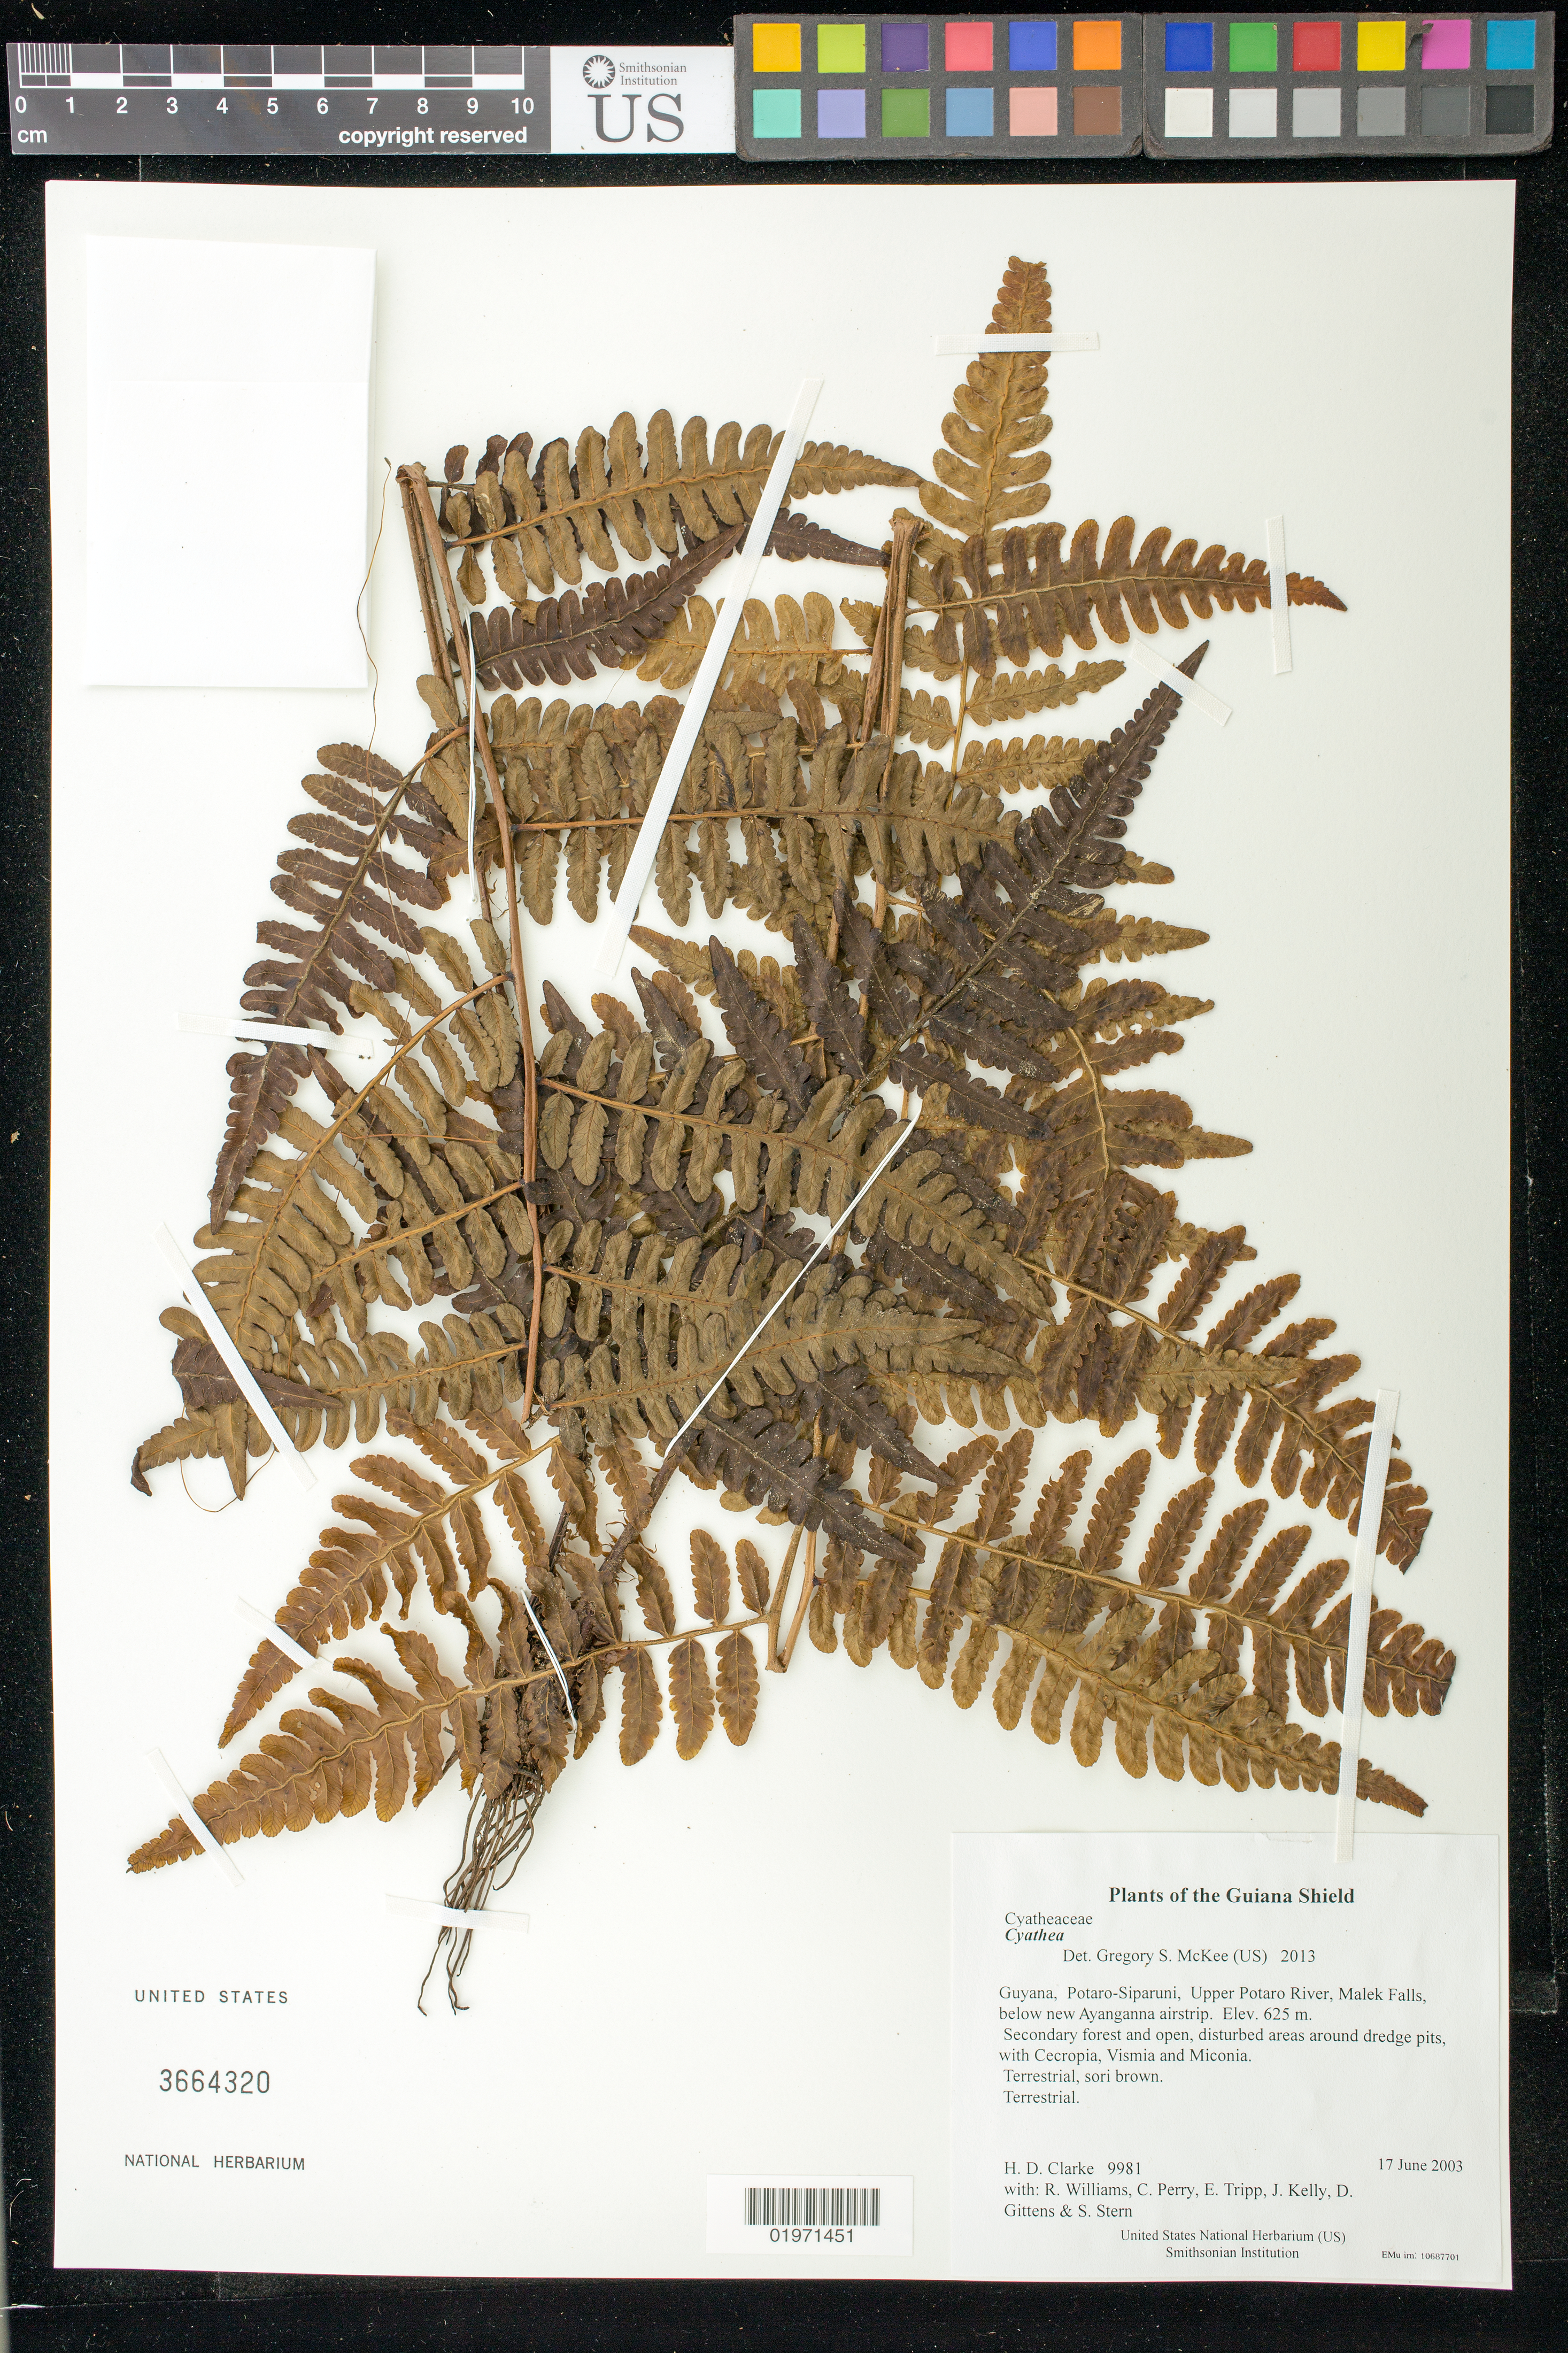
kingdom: Plantae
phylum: Tracheophyta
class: Polypodiopsida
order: Cyatheales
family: Cyatheaceae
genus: Cyathea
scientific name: Cyathea sp.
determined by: McKee, G. S., (US), NMNH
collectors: H. D. Clarke, R. Williams, C. Perry, E. Tripp, J. Kelly, D. Gittens & S. R. Stern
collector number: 9981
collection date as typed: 17 June 2003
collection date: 2003-06-17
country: Guyana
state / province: Potaro-Siparuni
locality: Upper Potaro River, Malek Falls, below new Ayanganna airstrip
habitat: Secondary forest and open, disturbed areas around dredge pits, with Cecropia, Vismia and Miconia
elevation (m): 625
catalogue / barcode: US 3664320